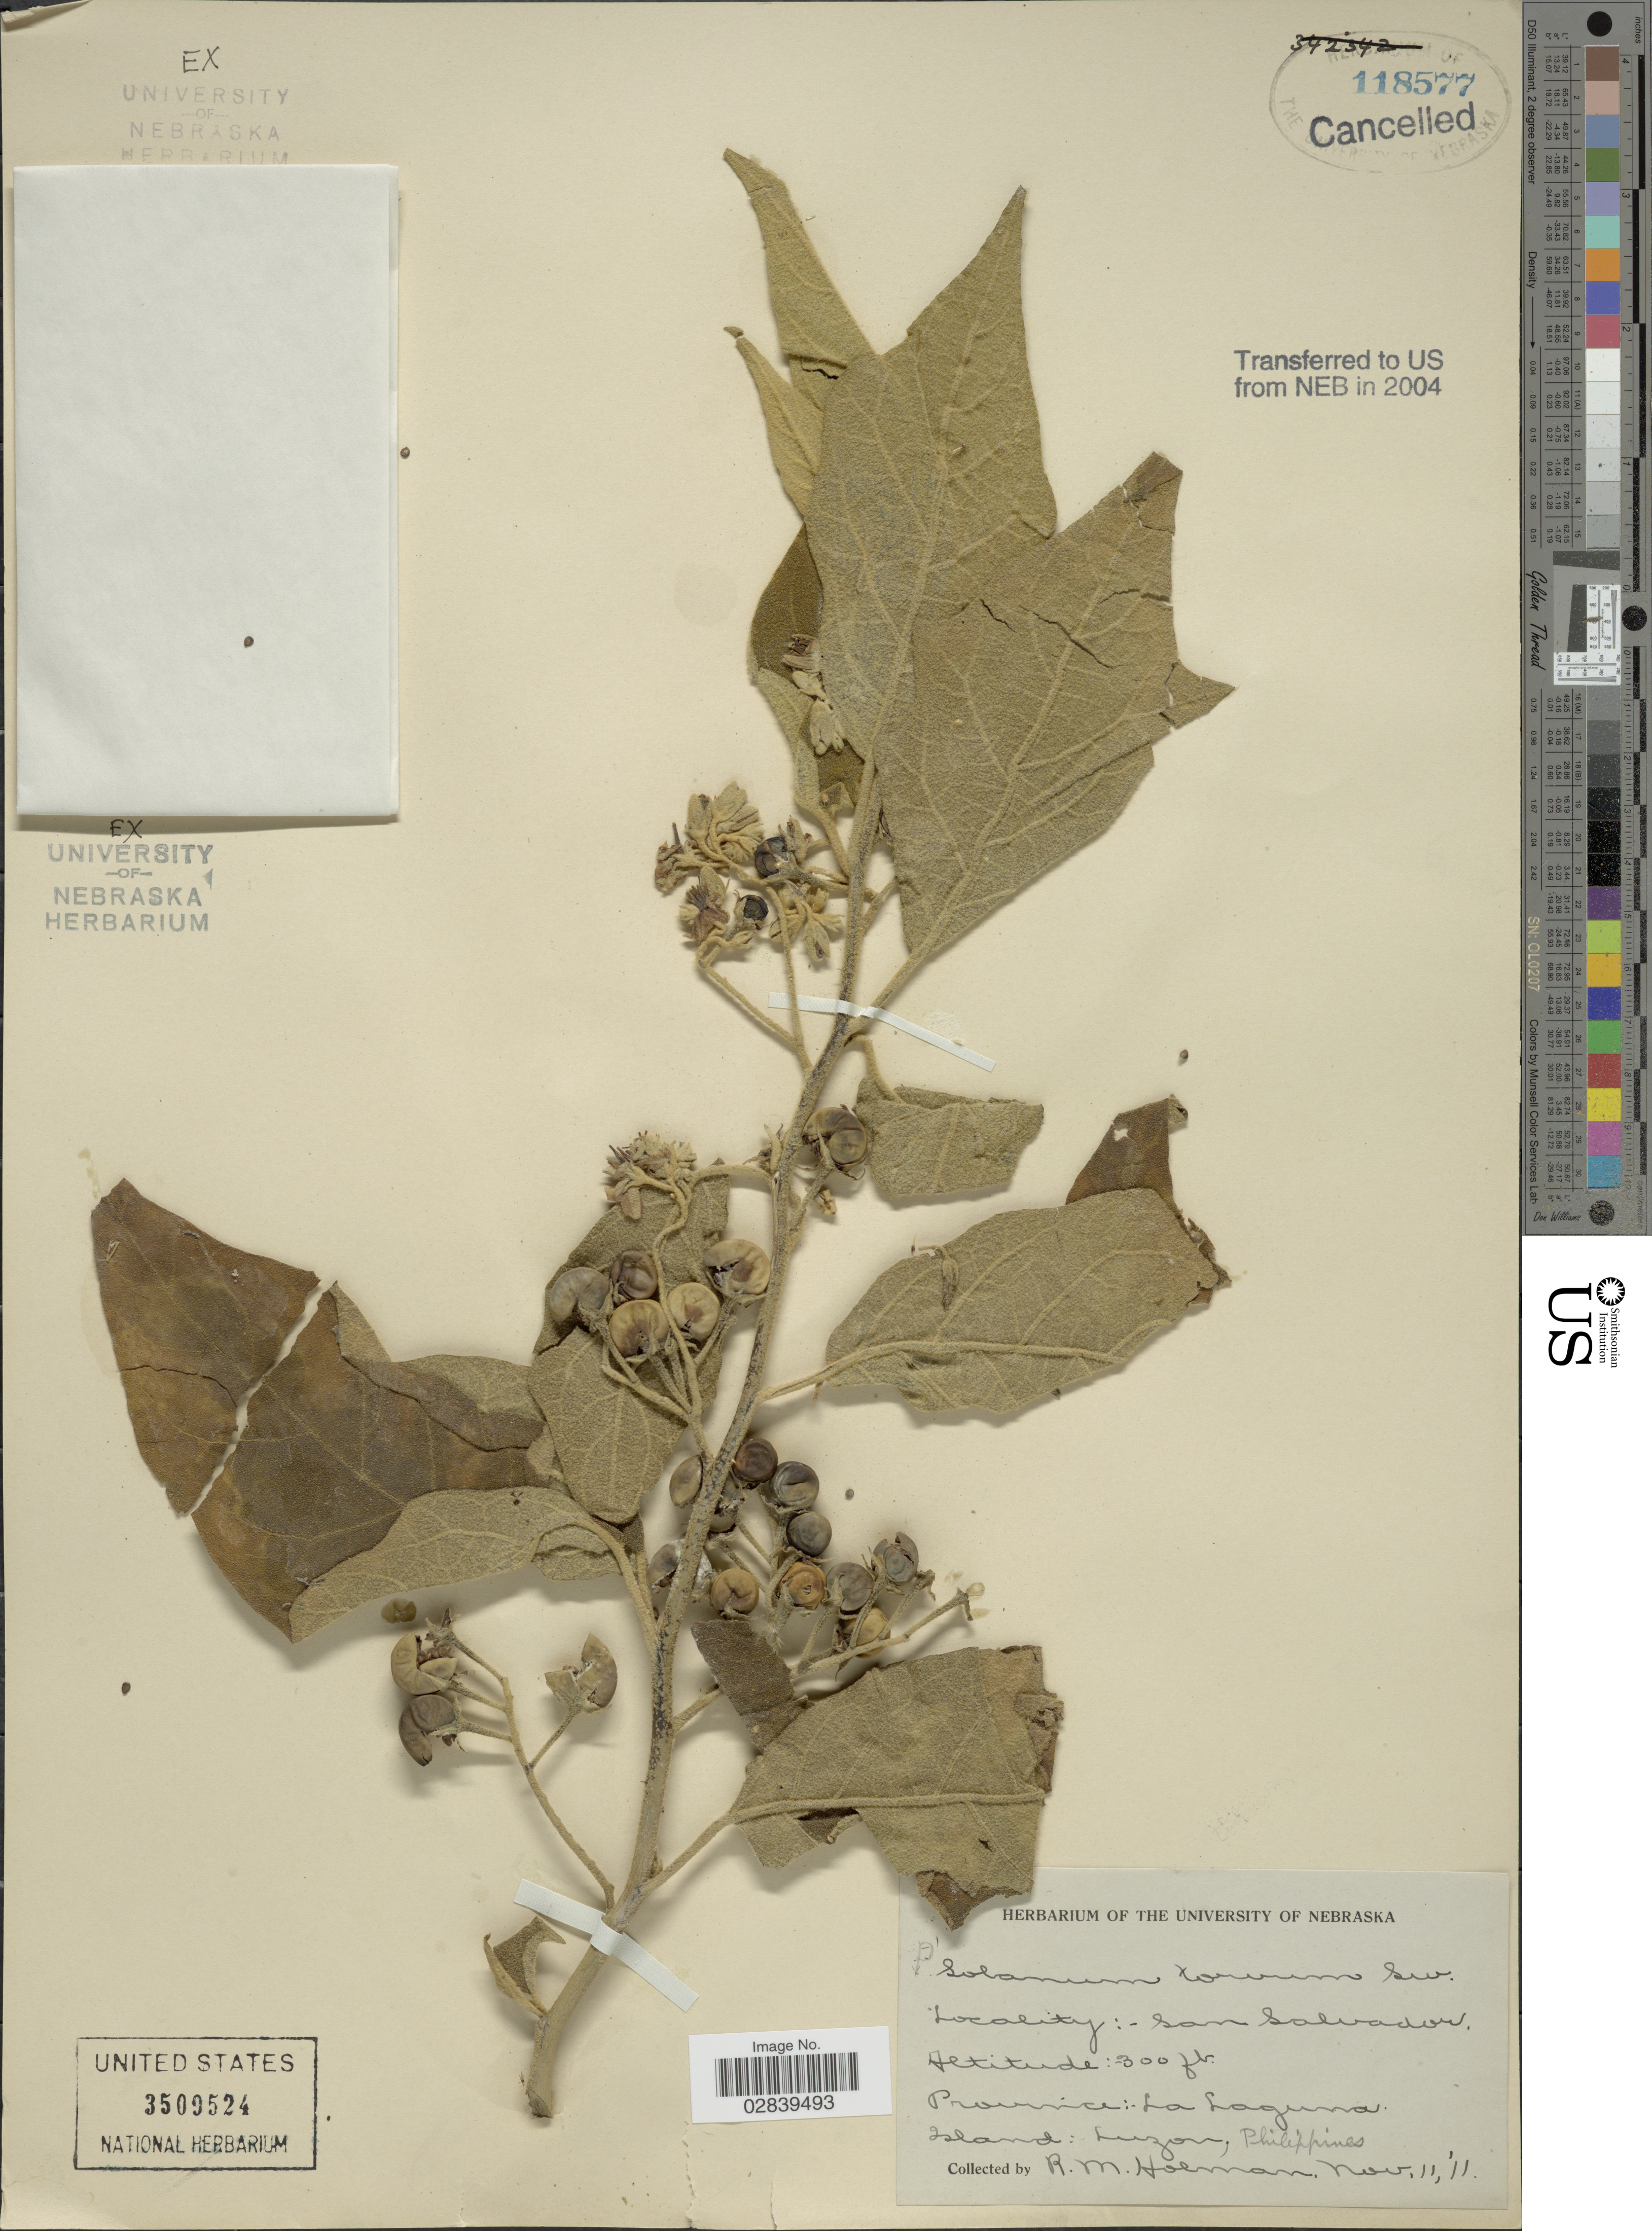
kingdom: Plantae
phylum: Tracheophyta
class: Magnoliopsida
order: Solanales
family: Solanaceae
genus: Solanum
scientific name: Solanum torvum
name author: Sw.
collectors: R. Holman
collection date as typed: Transcribed d/m/y: 11/11/11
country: Philippines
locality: San Salvador, Province: La Laguna, Island: Luzon.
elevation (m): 91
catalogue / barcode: US 3509524